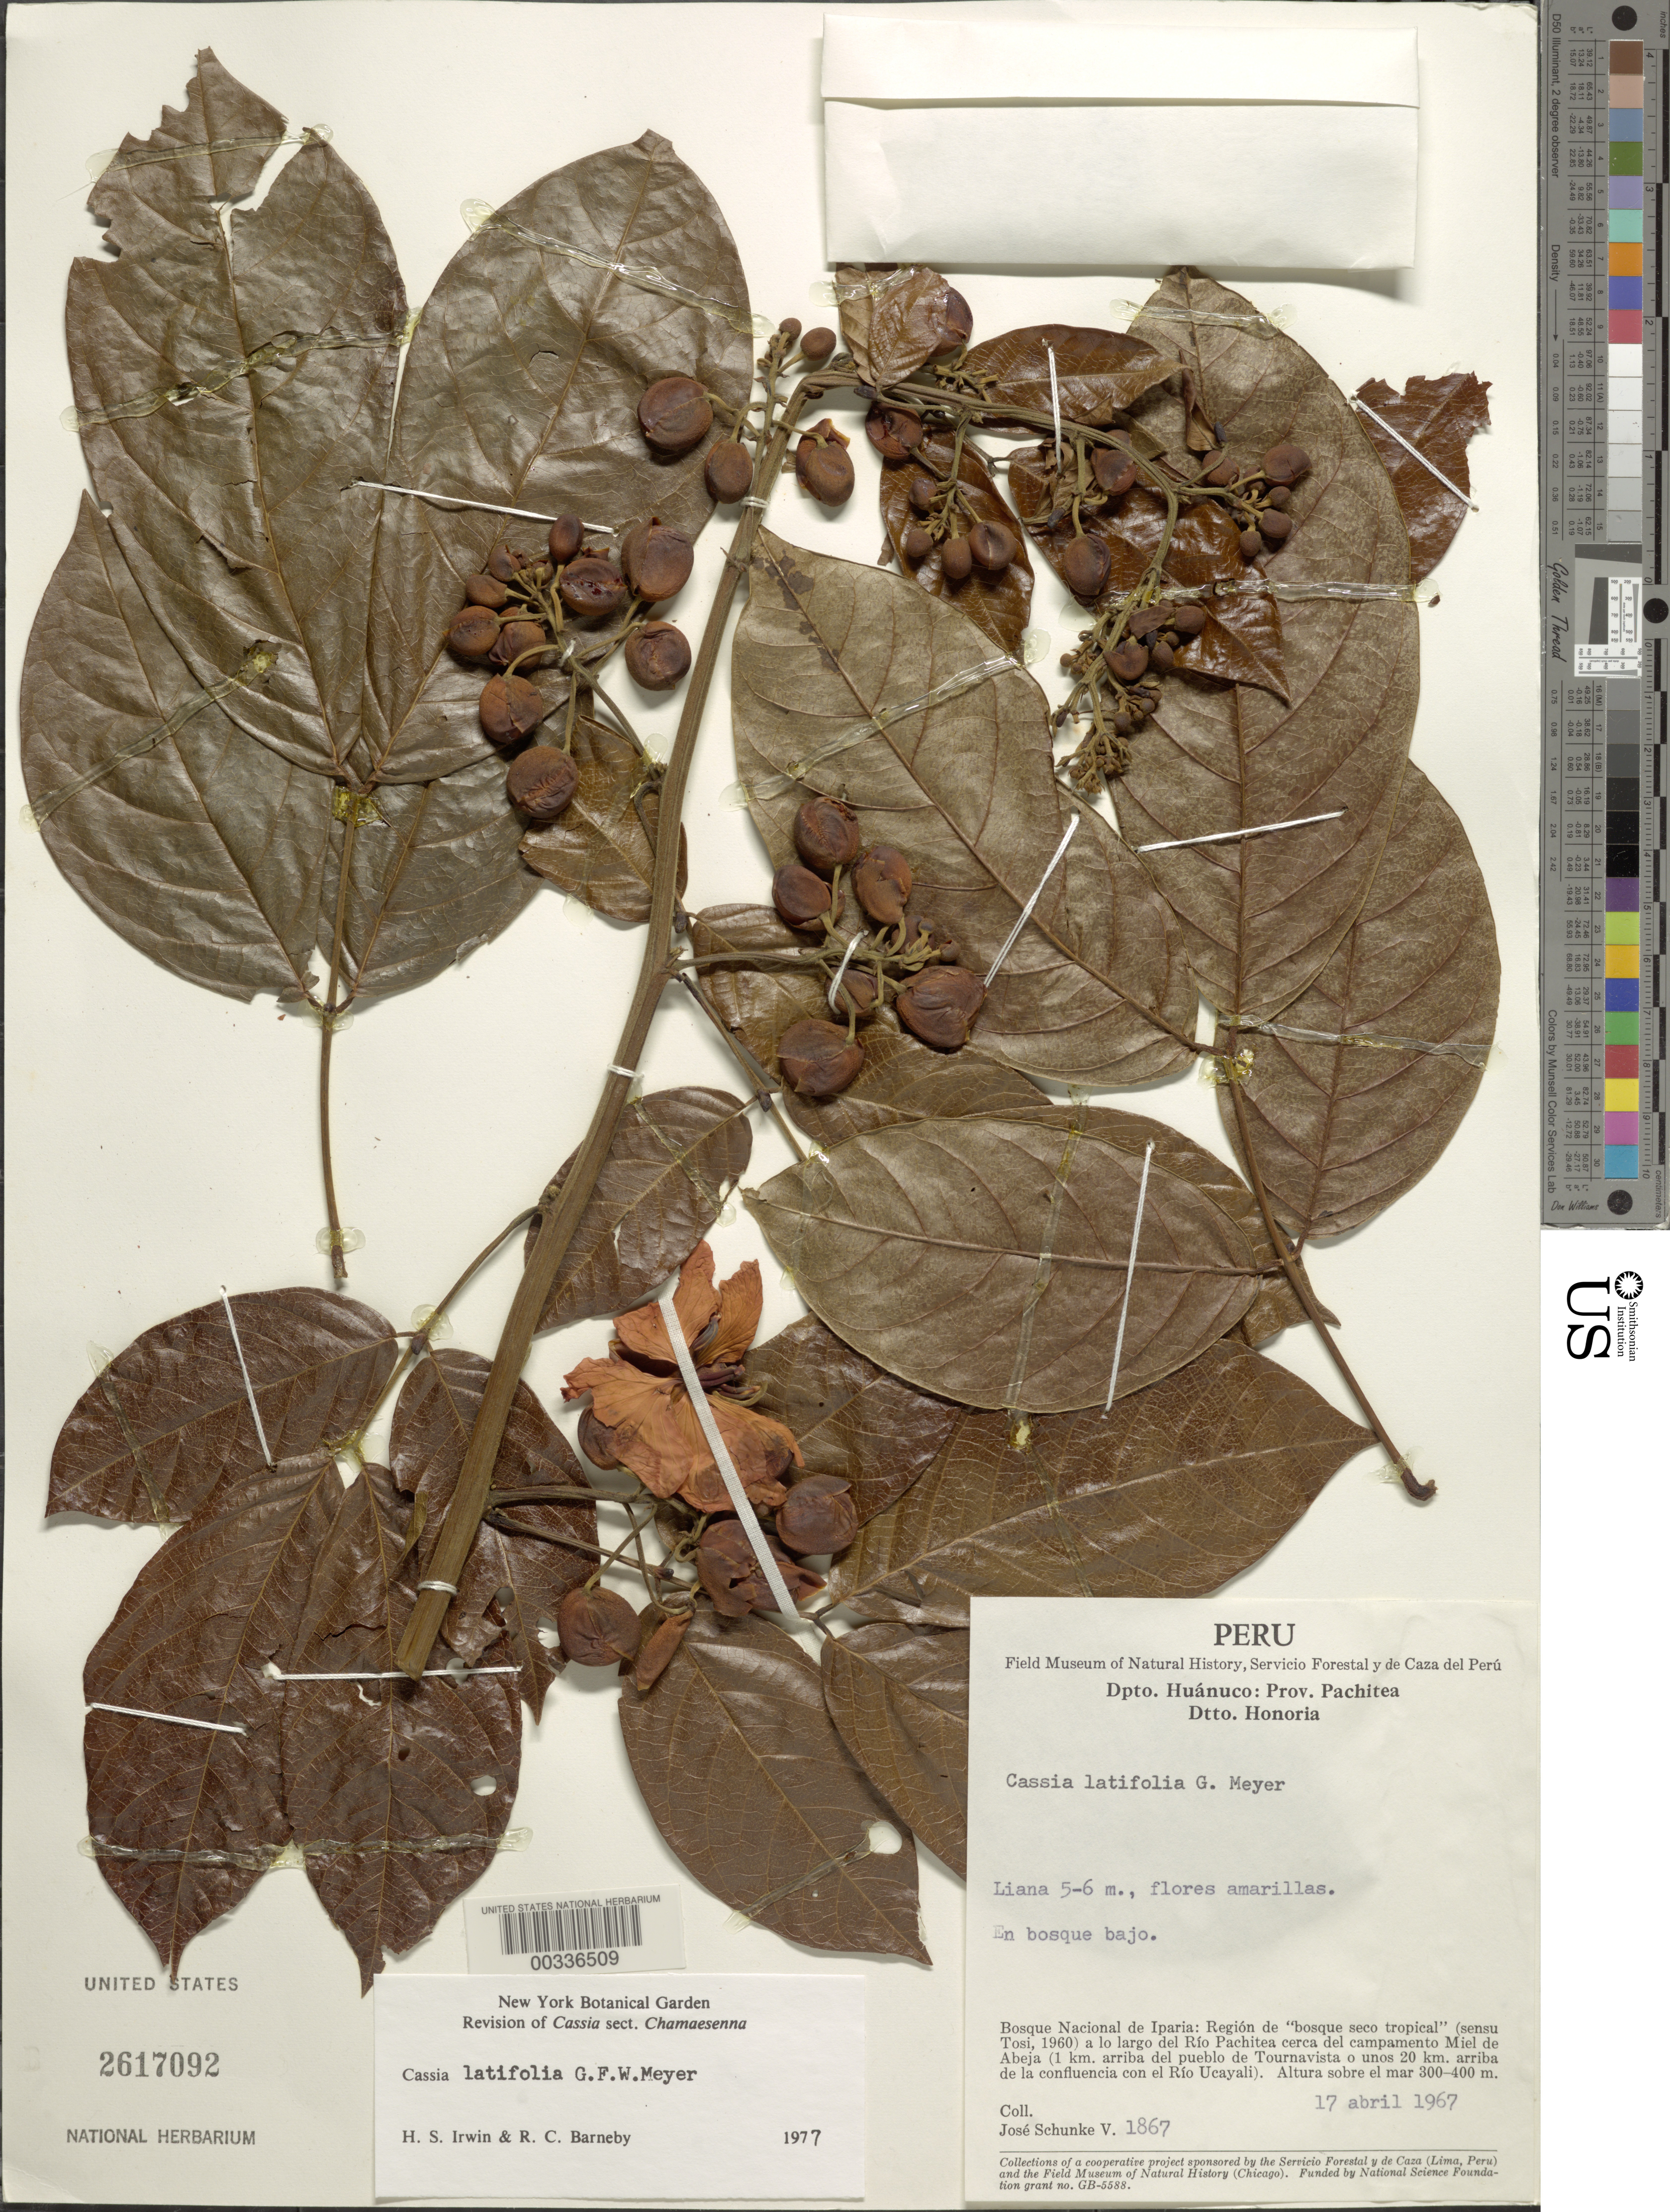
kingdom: Plantae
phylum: Tracheophyta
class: Magnoliopsida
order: Fabales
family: Fabaceae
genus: Senna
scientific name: Senna latifolia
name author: (G. Mey.) H.S. Irwin & Barneby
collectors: J. Schunke Vigo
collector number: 1867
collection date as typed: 17 Apr 1967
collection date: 1967-04-17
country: Peru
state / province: Huánuco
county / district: Pachitea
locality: Honoria dtto.; bosque nacional de iparia; along the rio pachitea around the campamento miel de abeja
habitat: Dry tropical forest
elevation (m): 300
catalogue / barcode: US 2617092